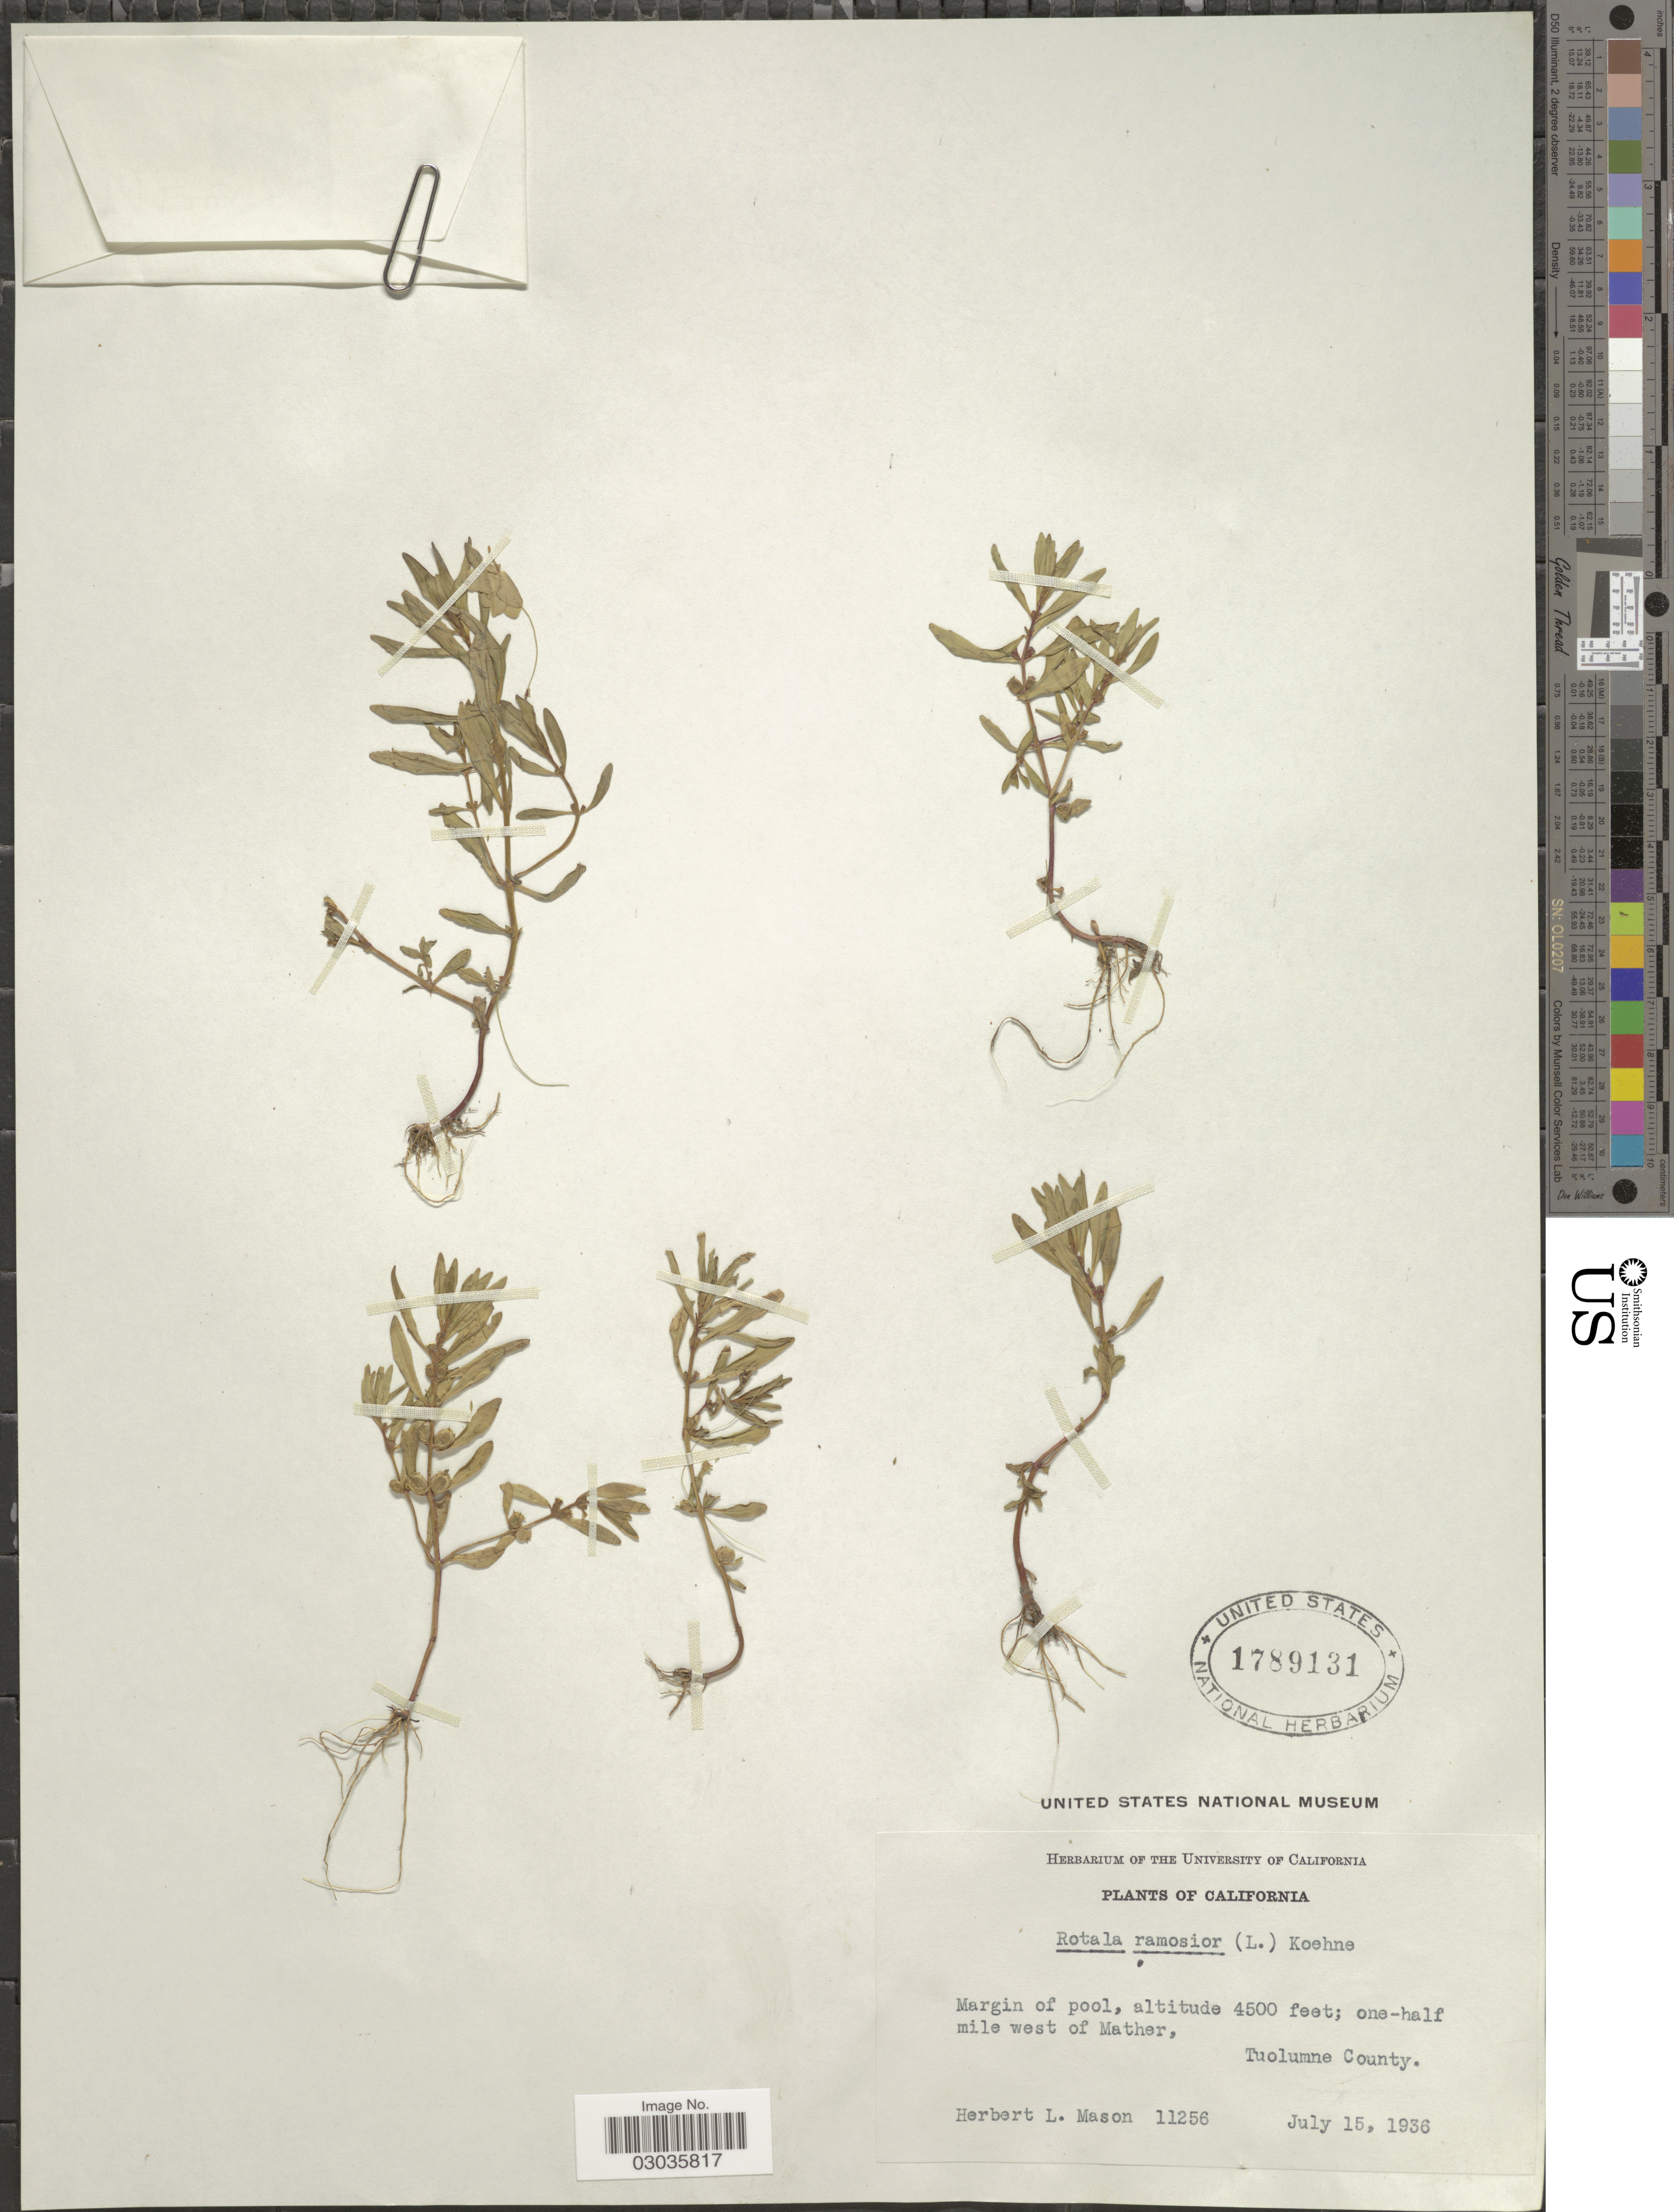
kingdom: Plantae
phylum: Tracheophyta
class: Magnoliopsida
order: Myrtales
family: Lythraceae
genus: Rotala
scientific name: Rotala ramosior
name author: (L.) Koehne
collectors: H. L. Mason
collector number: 11256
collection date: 1936-07-15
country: United States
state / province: California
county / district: Tuolumne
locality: Margin of pool. One-half mile west of Mather, Tuolumne County.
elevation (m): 1372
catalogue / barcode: US 1789131